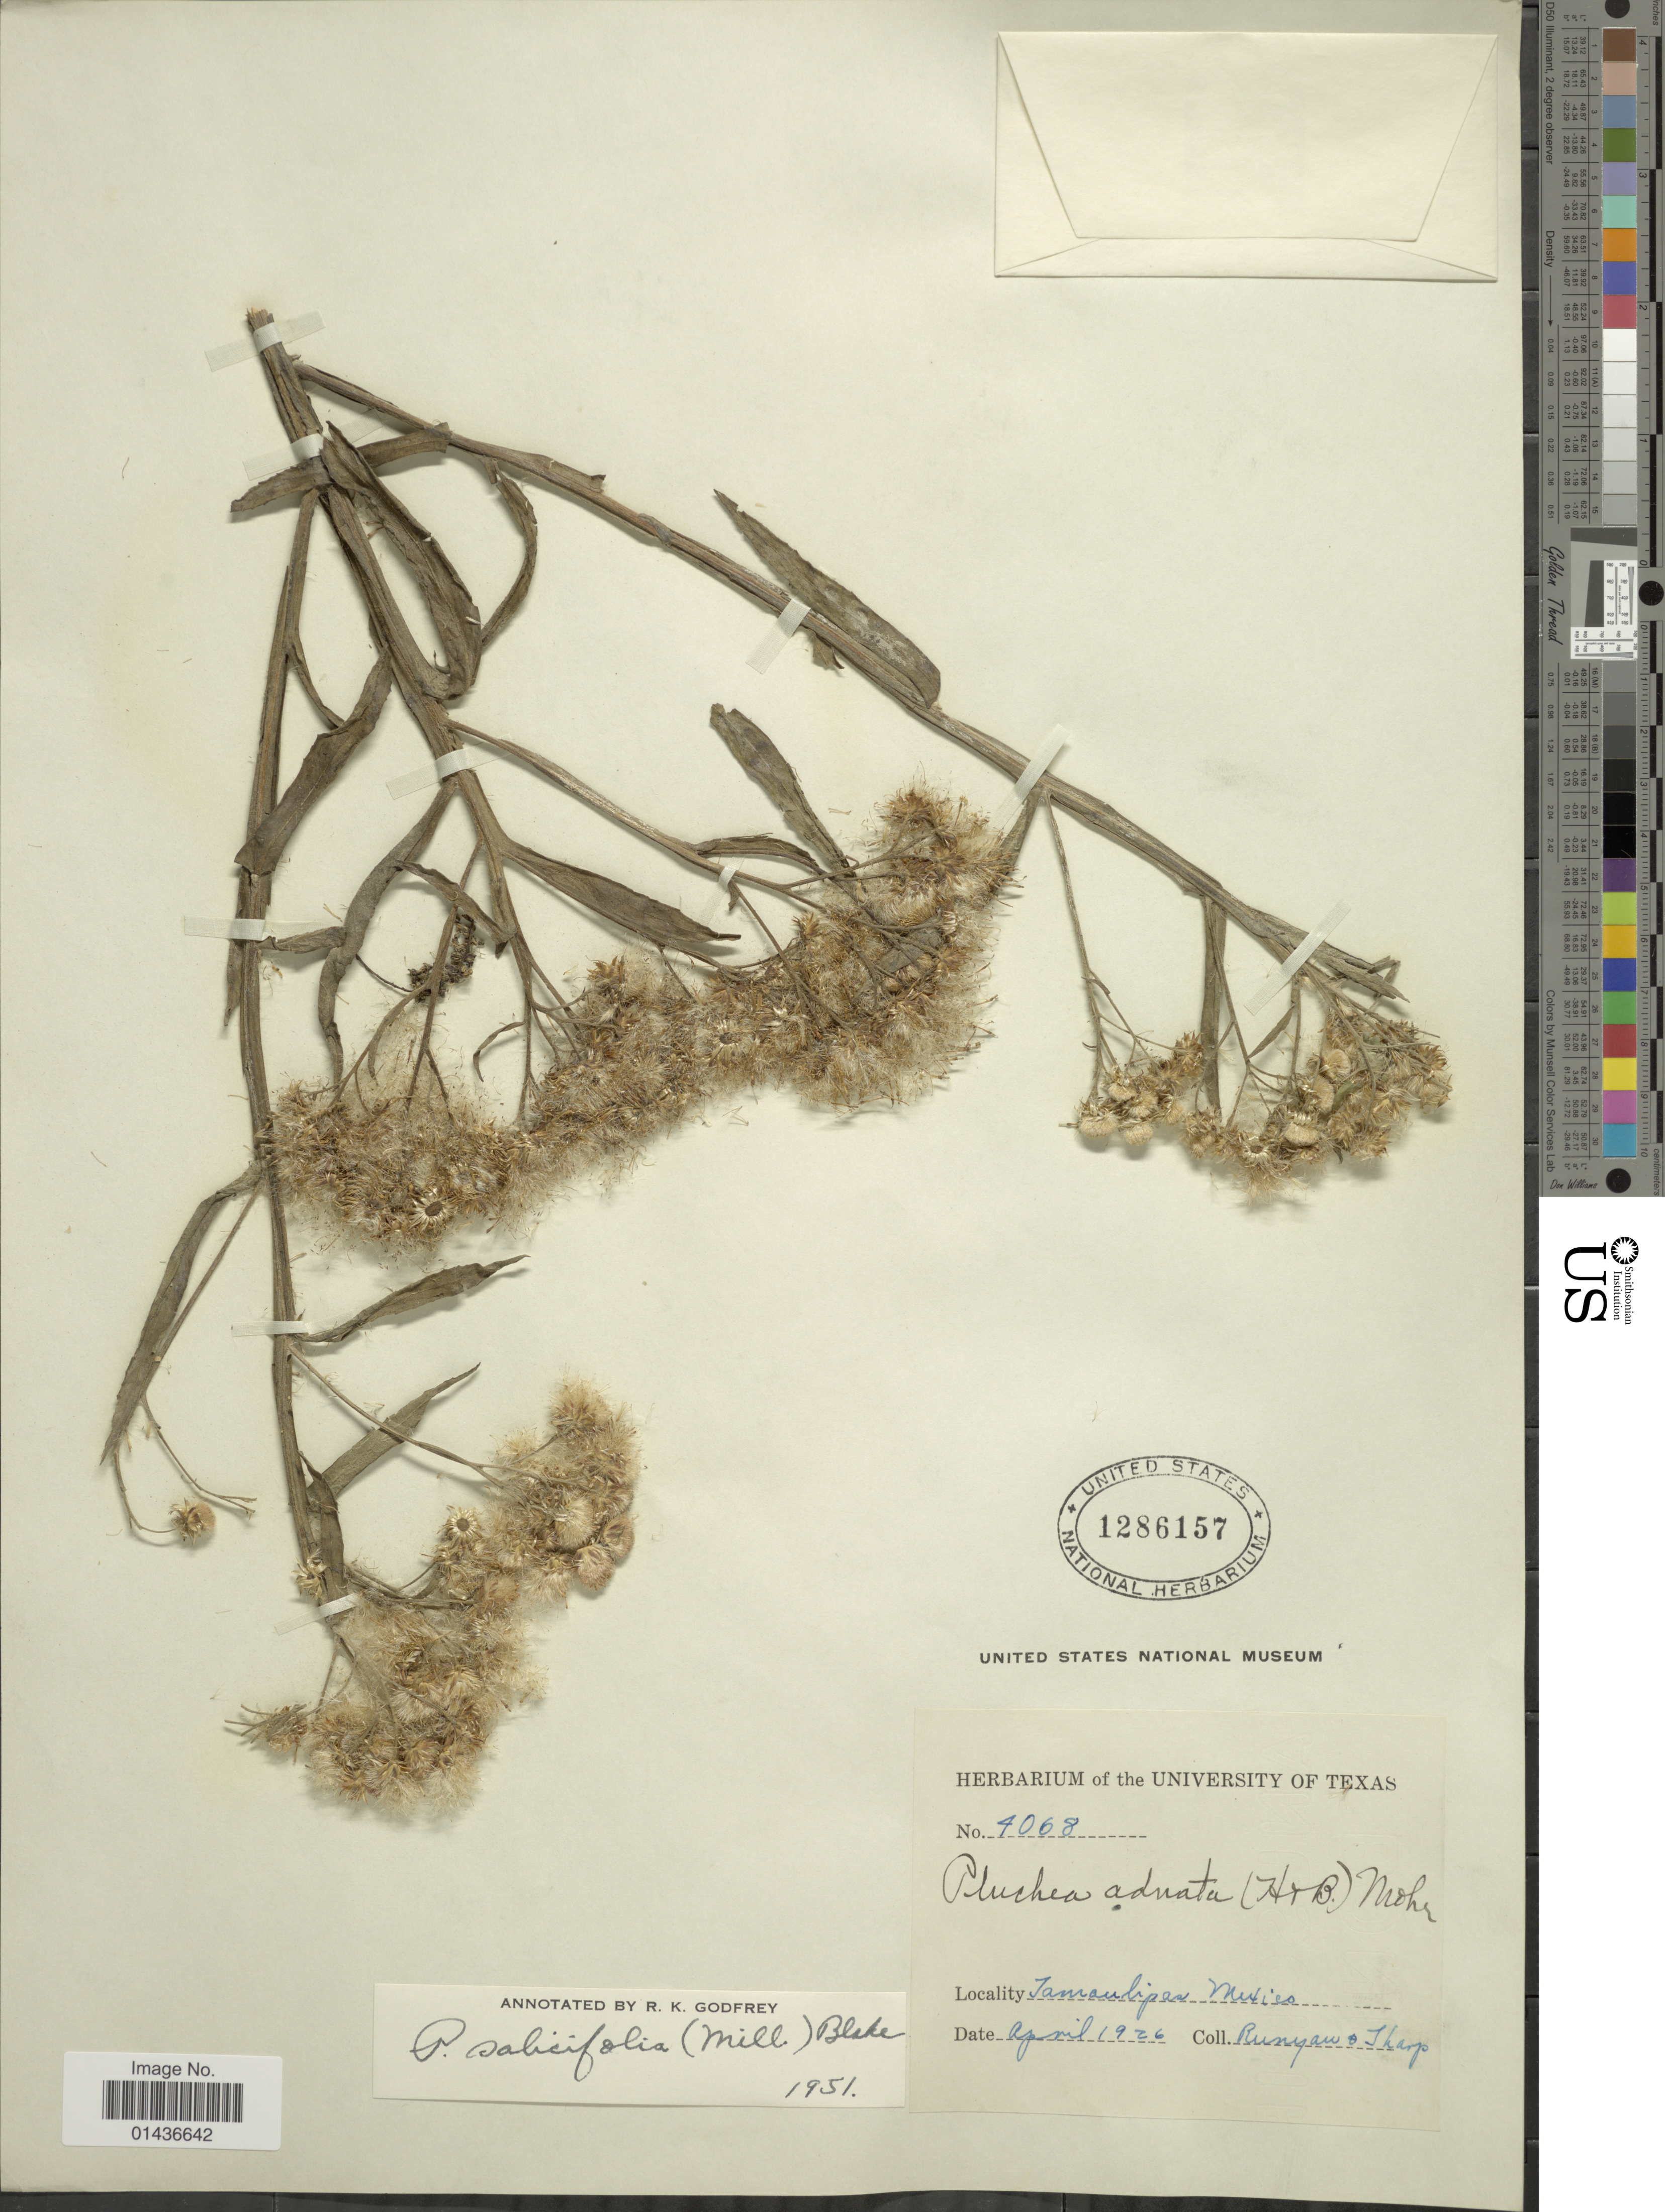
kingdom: Plantae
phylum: Tracheophyta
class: Magnoliopsida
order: Asterales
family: Asteraceae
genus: Pluchea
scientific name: Pluchea salicifolia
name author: (Mill.) S.F. Blake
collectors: Runyan & Tharp, --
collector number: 4068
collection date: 1926-04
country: Mexico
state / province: Tamaulipas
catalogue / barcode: US 1286157